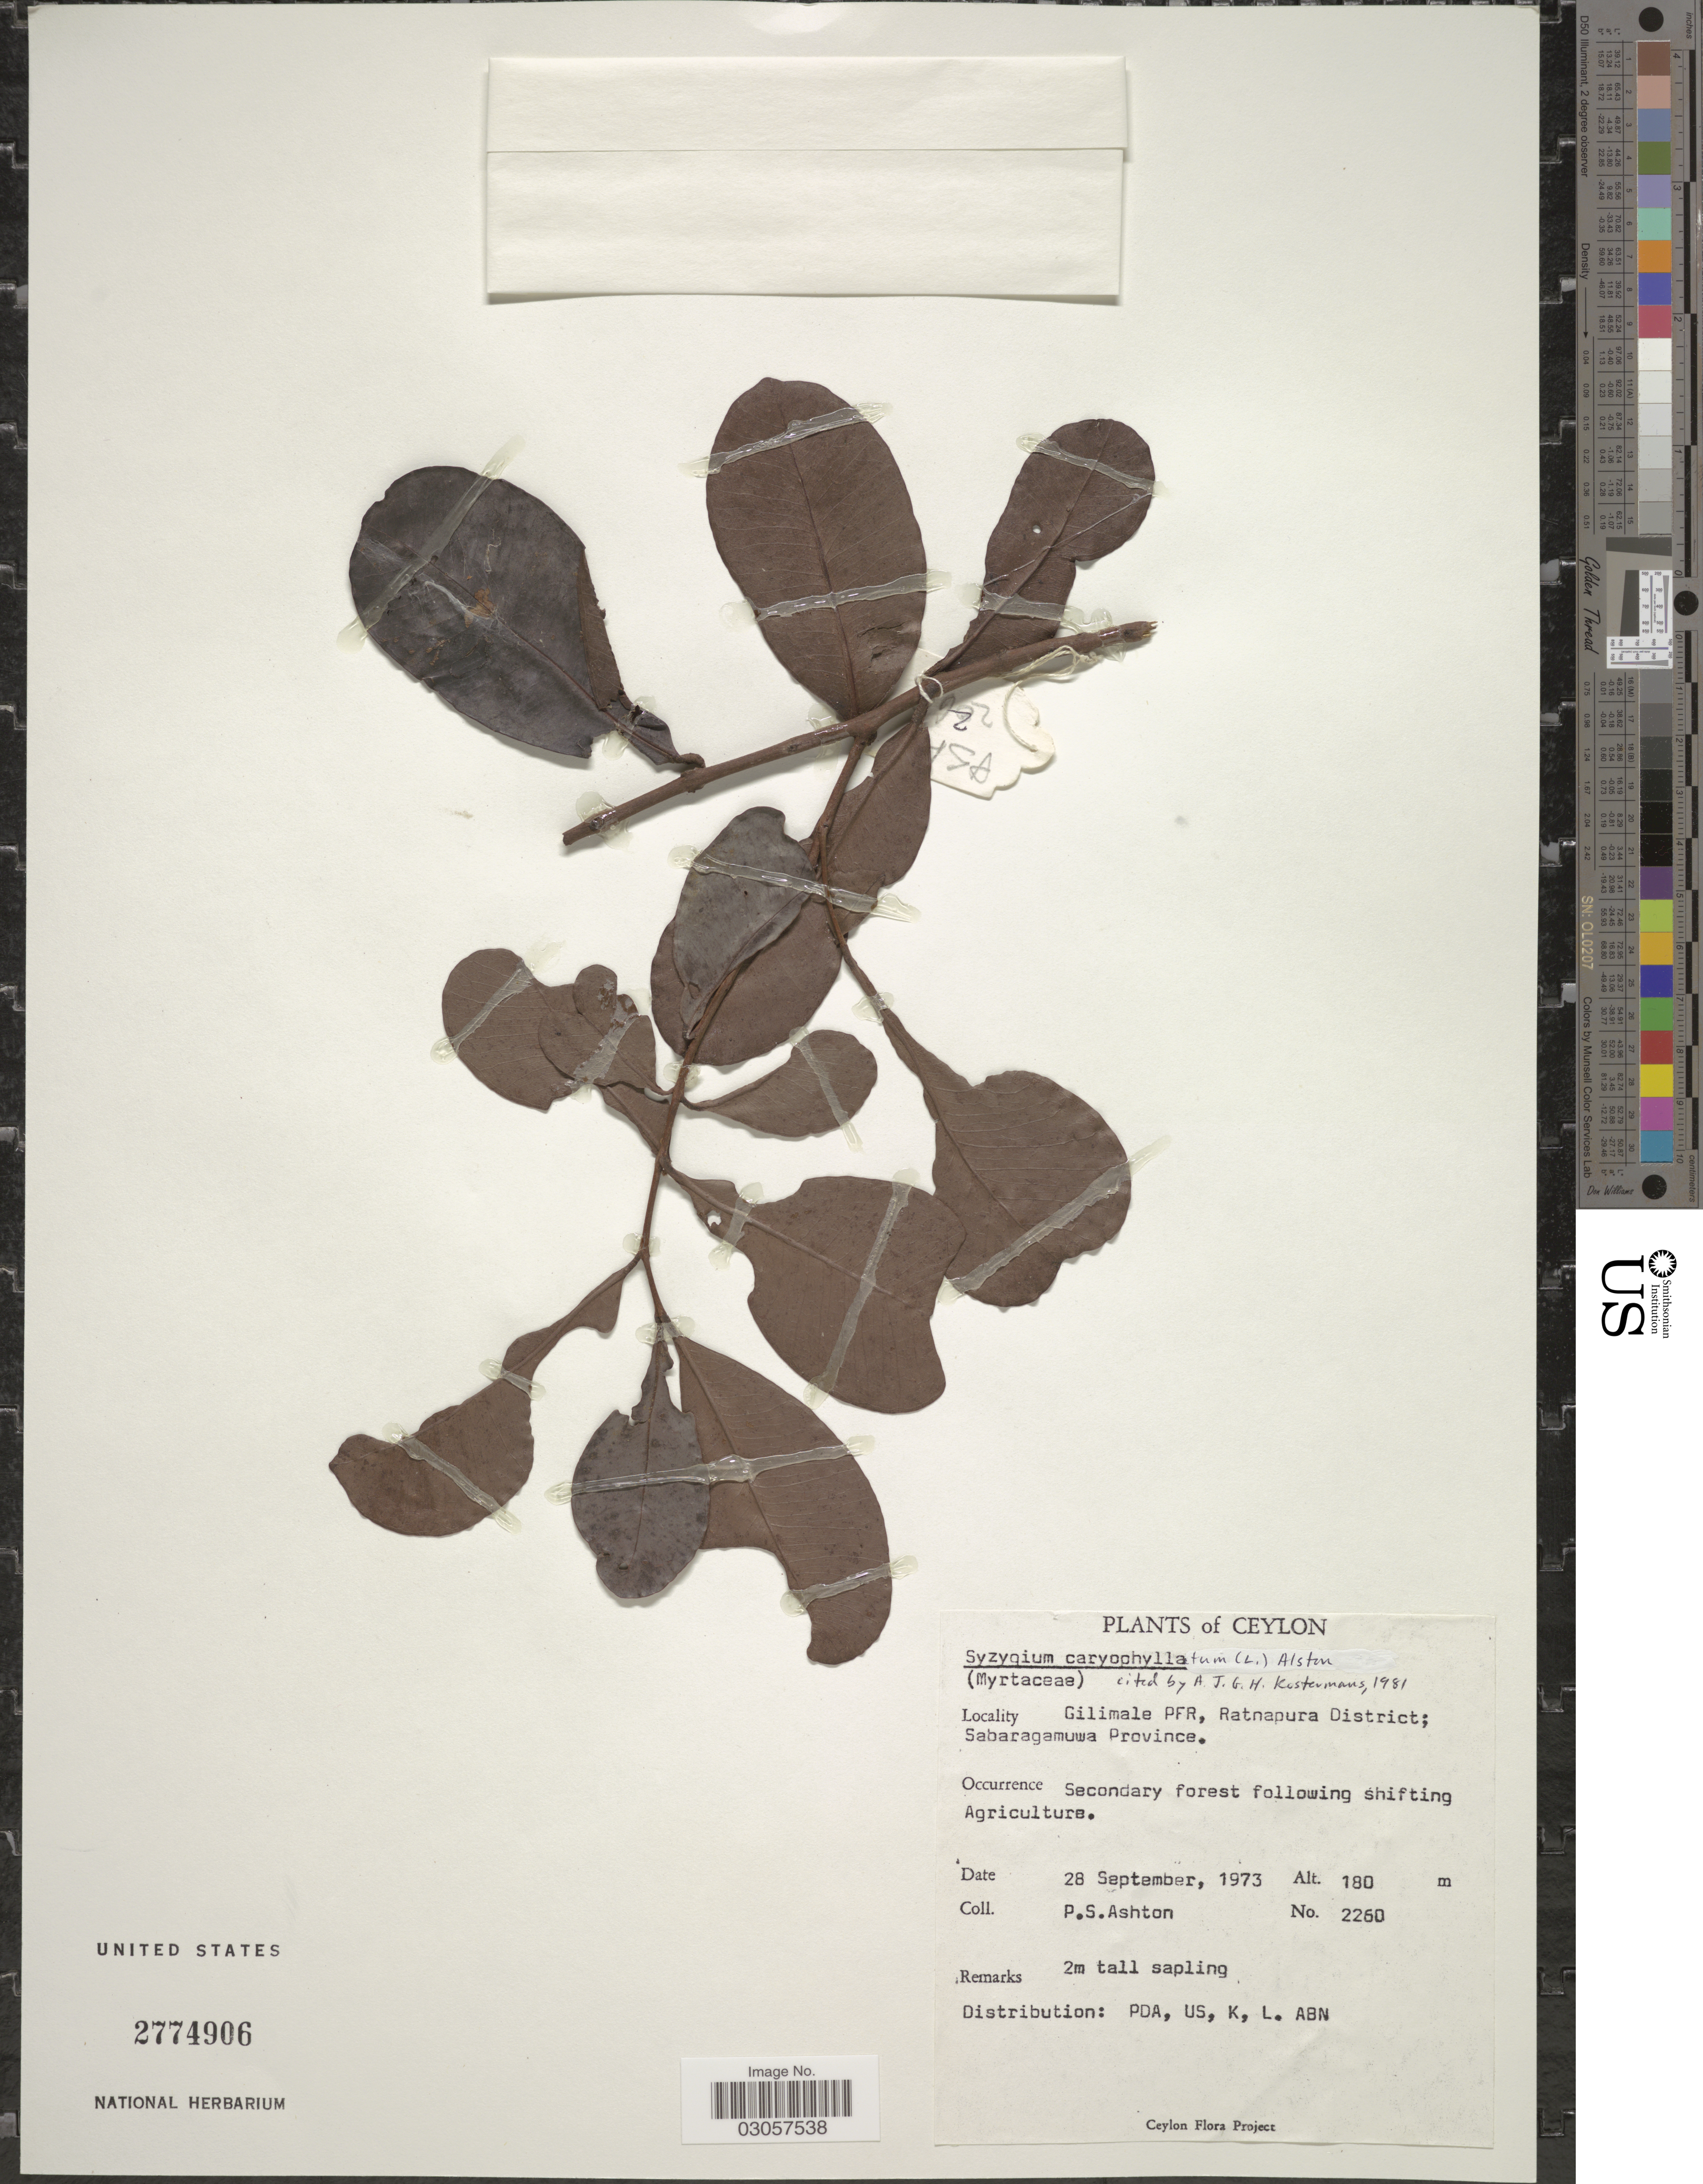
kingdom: Plantae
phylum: Tracheophyta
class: Magnoliopsida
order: Myrtales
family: Myrtaceae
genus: Syzygium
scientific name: Syzygium caryophyllatum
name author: (L.) Alston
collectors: P. S. Ashton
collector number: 2260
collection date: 1973-09-28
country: Sri Lanka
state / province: Sabaragamuwa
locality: Ceylon, Gilimale PFR, Ratnapura District; Sabaragamuwa Province.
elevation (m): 180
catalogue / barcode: US 2774906